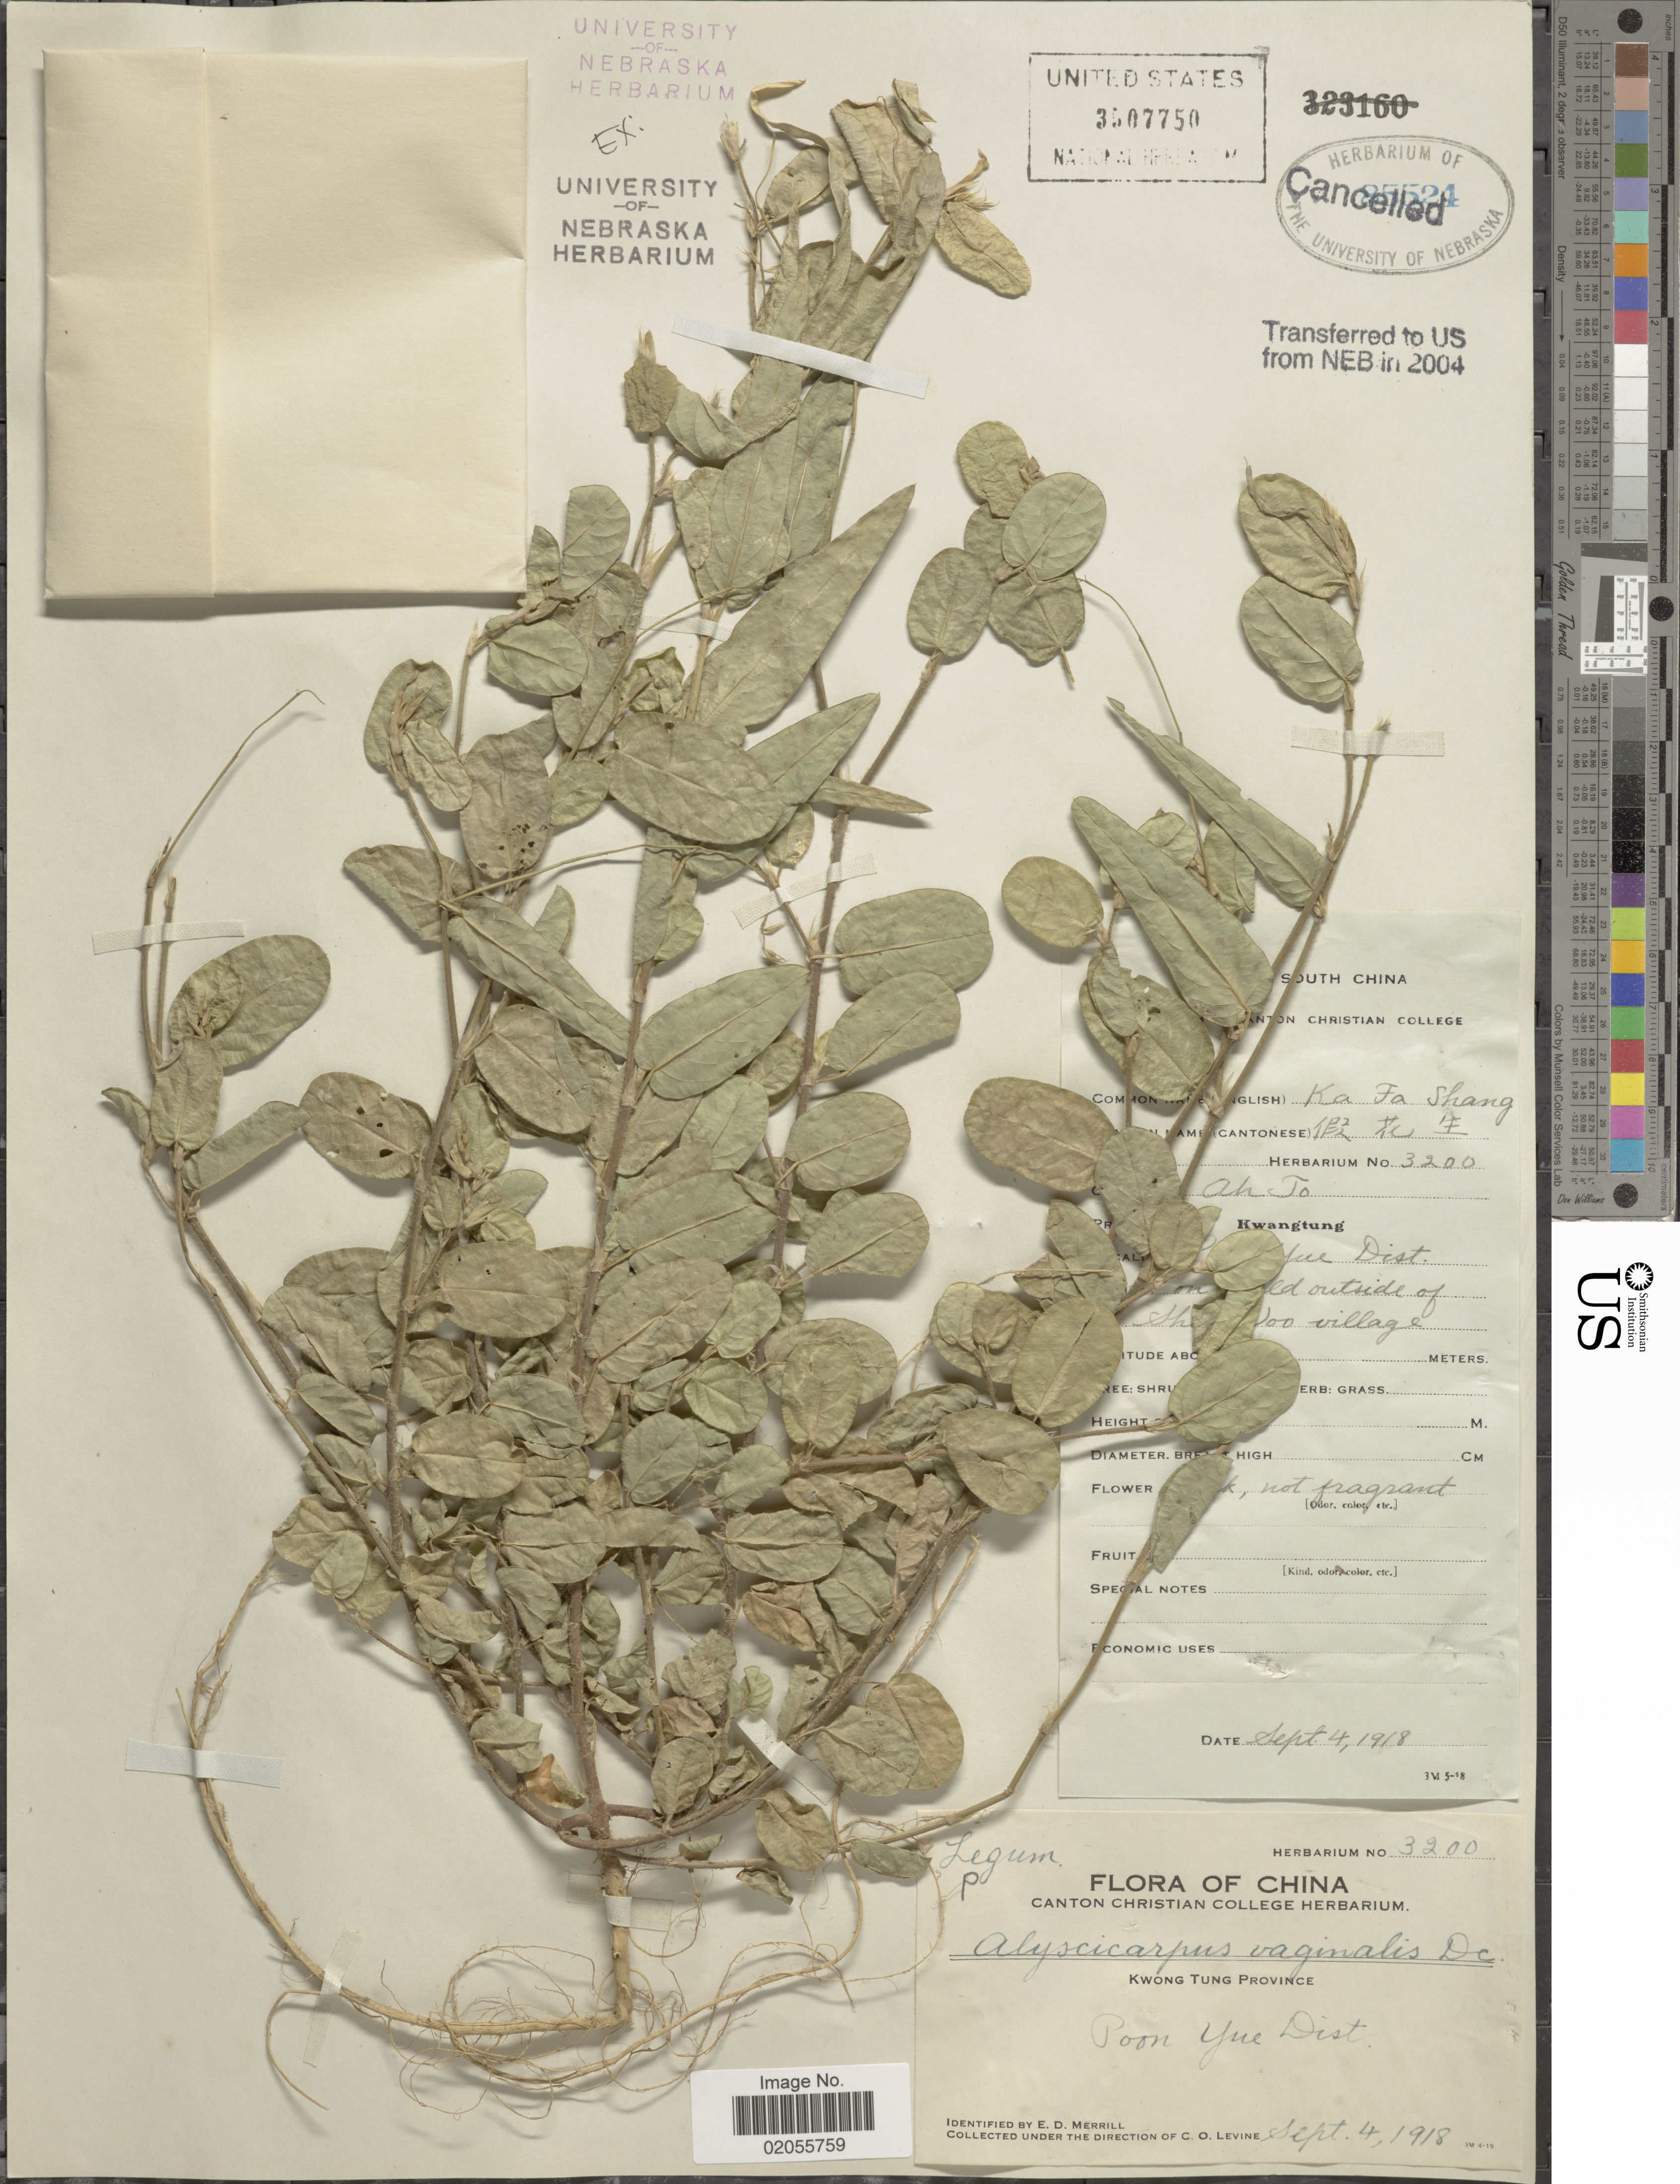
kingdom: Plantae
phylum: Tracheophyta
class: Magnoliopsida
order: Fabales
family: Fabaceae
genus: Alysicarpus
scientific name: Alysicarpus vaginalis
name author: (L.) DC.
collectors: C. O. Levine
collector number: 3200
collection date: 1918-09-04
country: China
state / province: Guangdong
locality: Kwong Tung Province, poon Yue Dist. [illegible text] Ah To.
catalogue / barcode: US 3507750